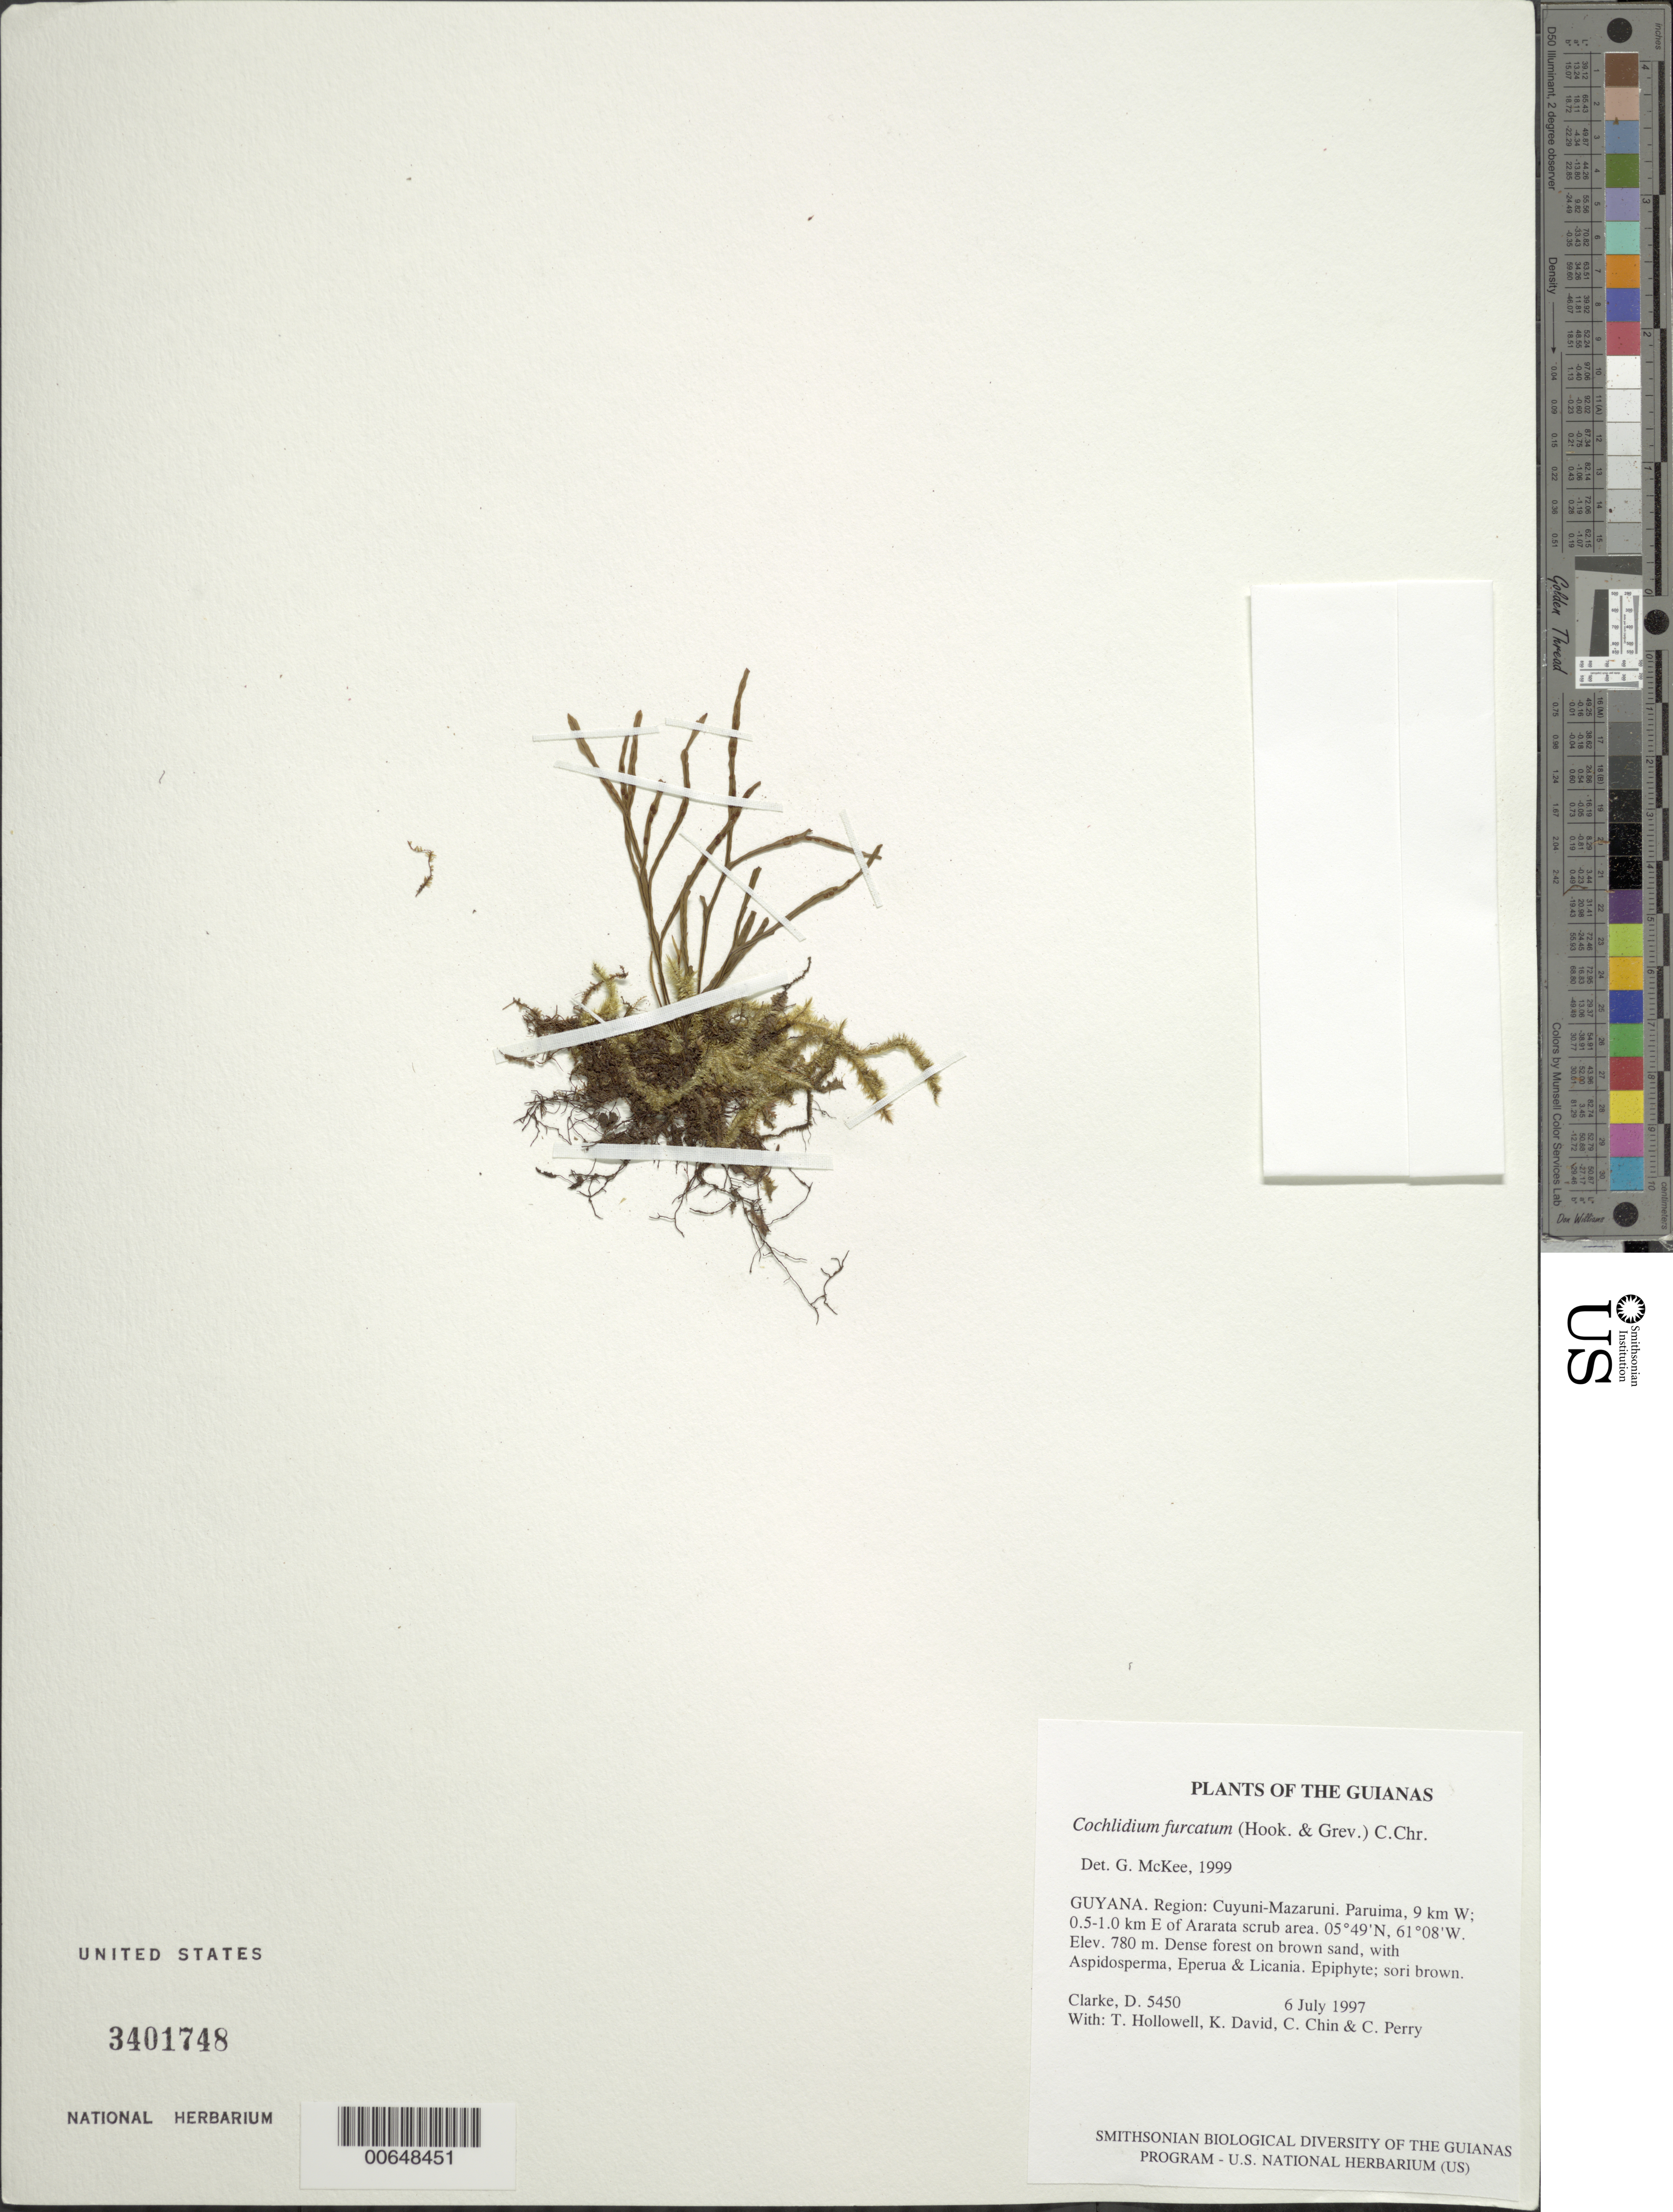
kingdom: Plantae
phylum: Tracheophyta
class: Polypodiopsida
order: Polypodiales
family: Polypodiaceae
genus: Cochlidium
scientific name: Cochlidium furcatum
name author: (Hook. & Grev.) C. Chr.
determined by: McKee, G. S., (US), NMNH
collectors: H. D. Clarke, T. Hollowell, K. David, C. Chin & C. Perry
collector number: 5450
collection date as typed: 6 July 1997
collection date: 1997-07-06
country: Guyana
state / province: Cuyuni-Mazaruni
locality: Paruima, 9 km W; 0.5-1.0 km E of Ararata scrub area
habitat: Dense forest on brown sand, with Aspidosperma, Eperua & Licania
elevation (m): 780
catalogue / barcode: US 3401748